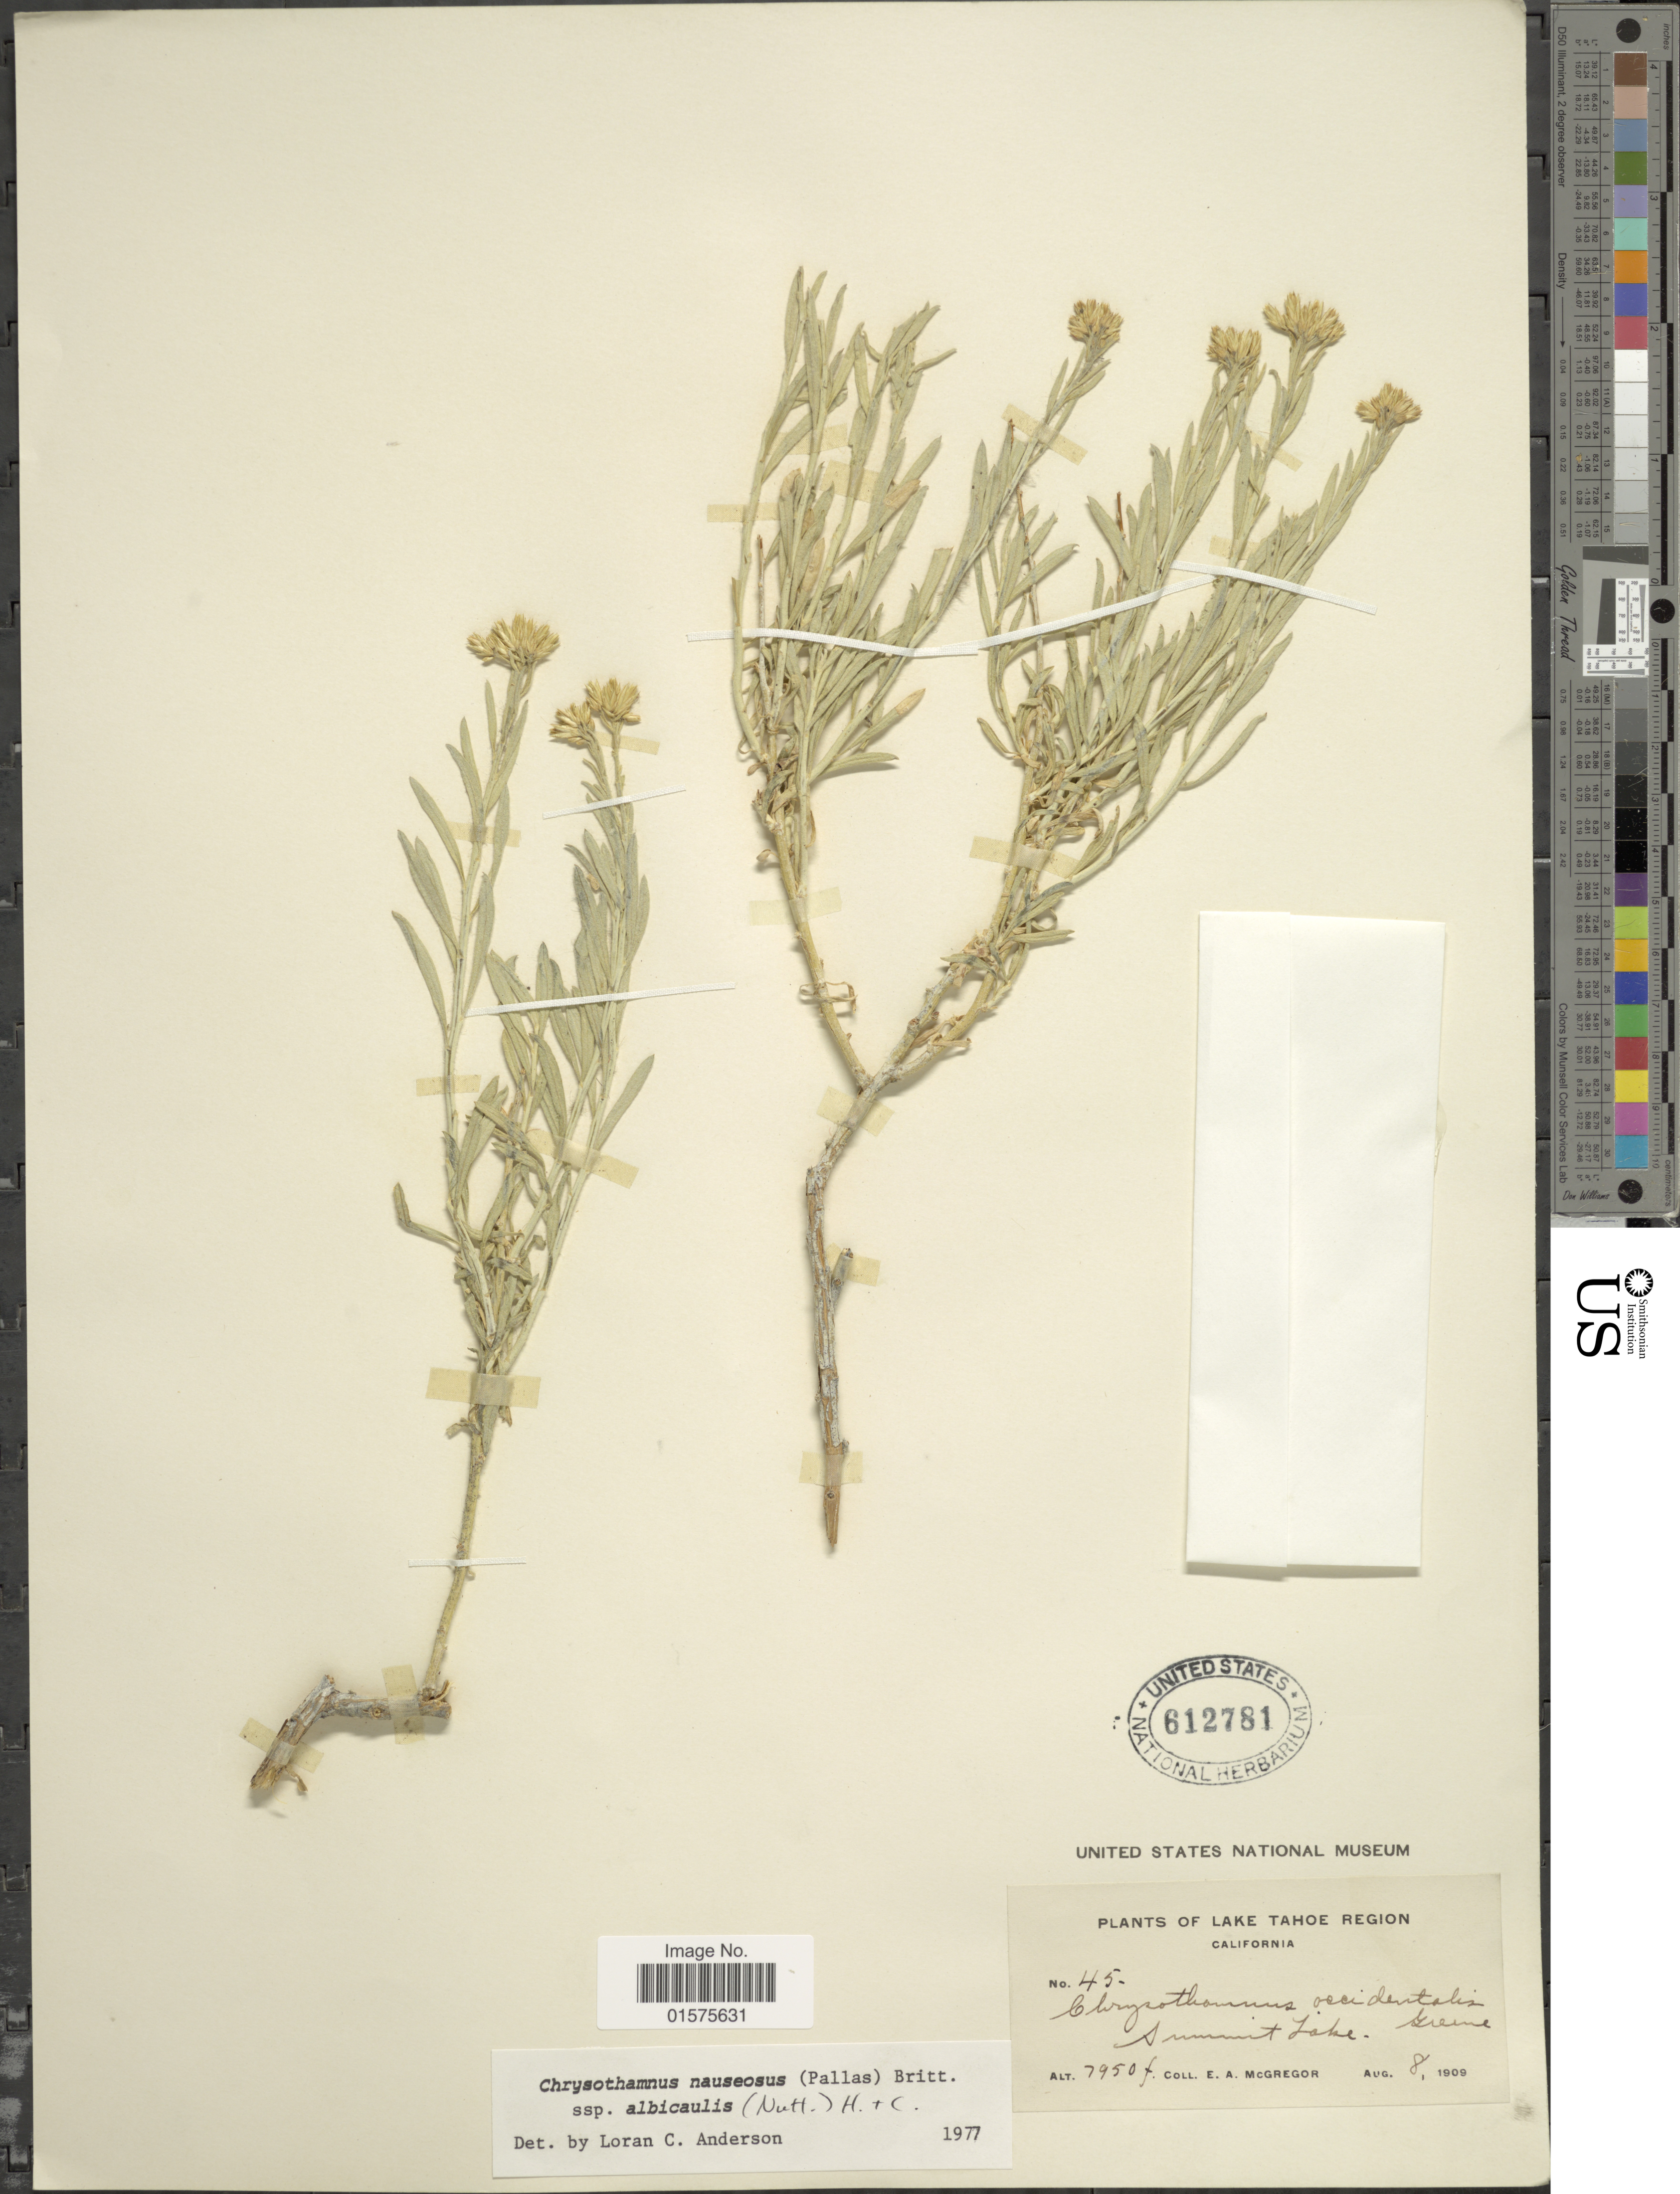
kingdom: Plantae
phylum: Tracheophyta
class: Magnoliopsida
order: Asterales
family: Asteraceae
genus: Ericameria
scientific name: Ericameria nauseosa var. speciosa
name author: (Nutt.) G.L. Nesom & G.I. Baird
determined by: Urbatsch, Lowell E., Curator (LSU), Louisiana State University (UNITED STATES)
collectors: E. A. McGregor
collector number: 45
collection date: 1909-08-08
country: United States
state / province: California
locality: Lake Tahoe Region. Summit Lake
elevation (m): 2423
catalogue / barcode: US 612781